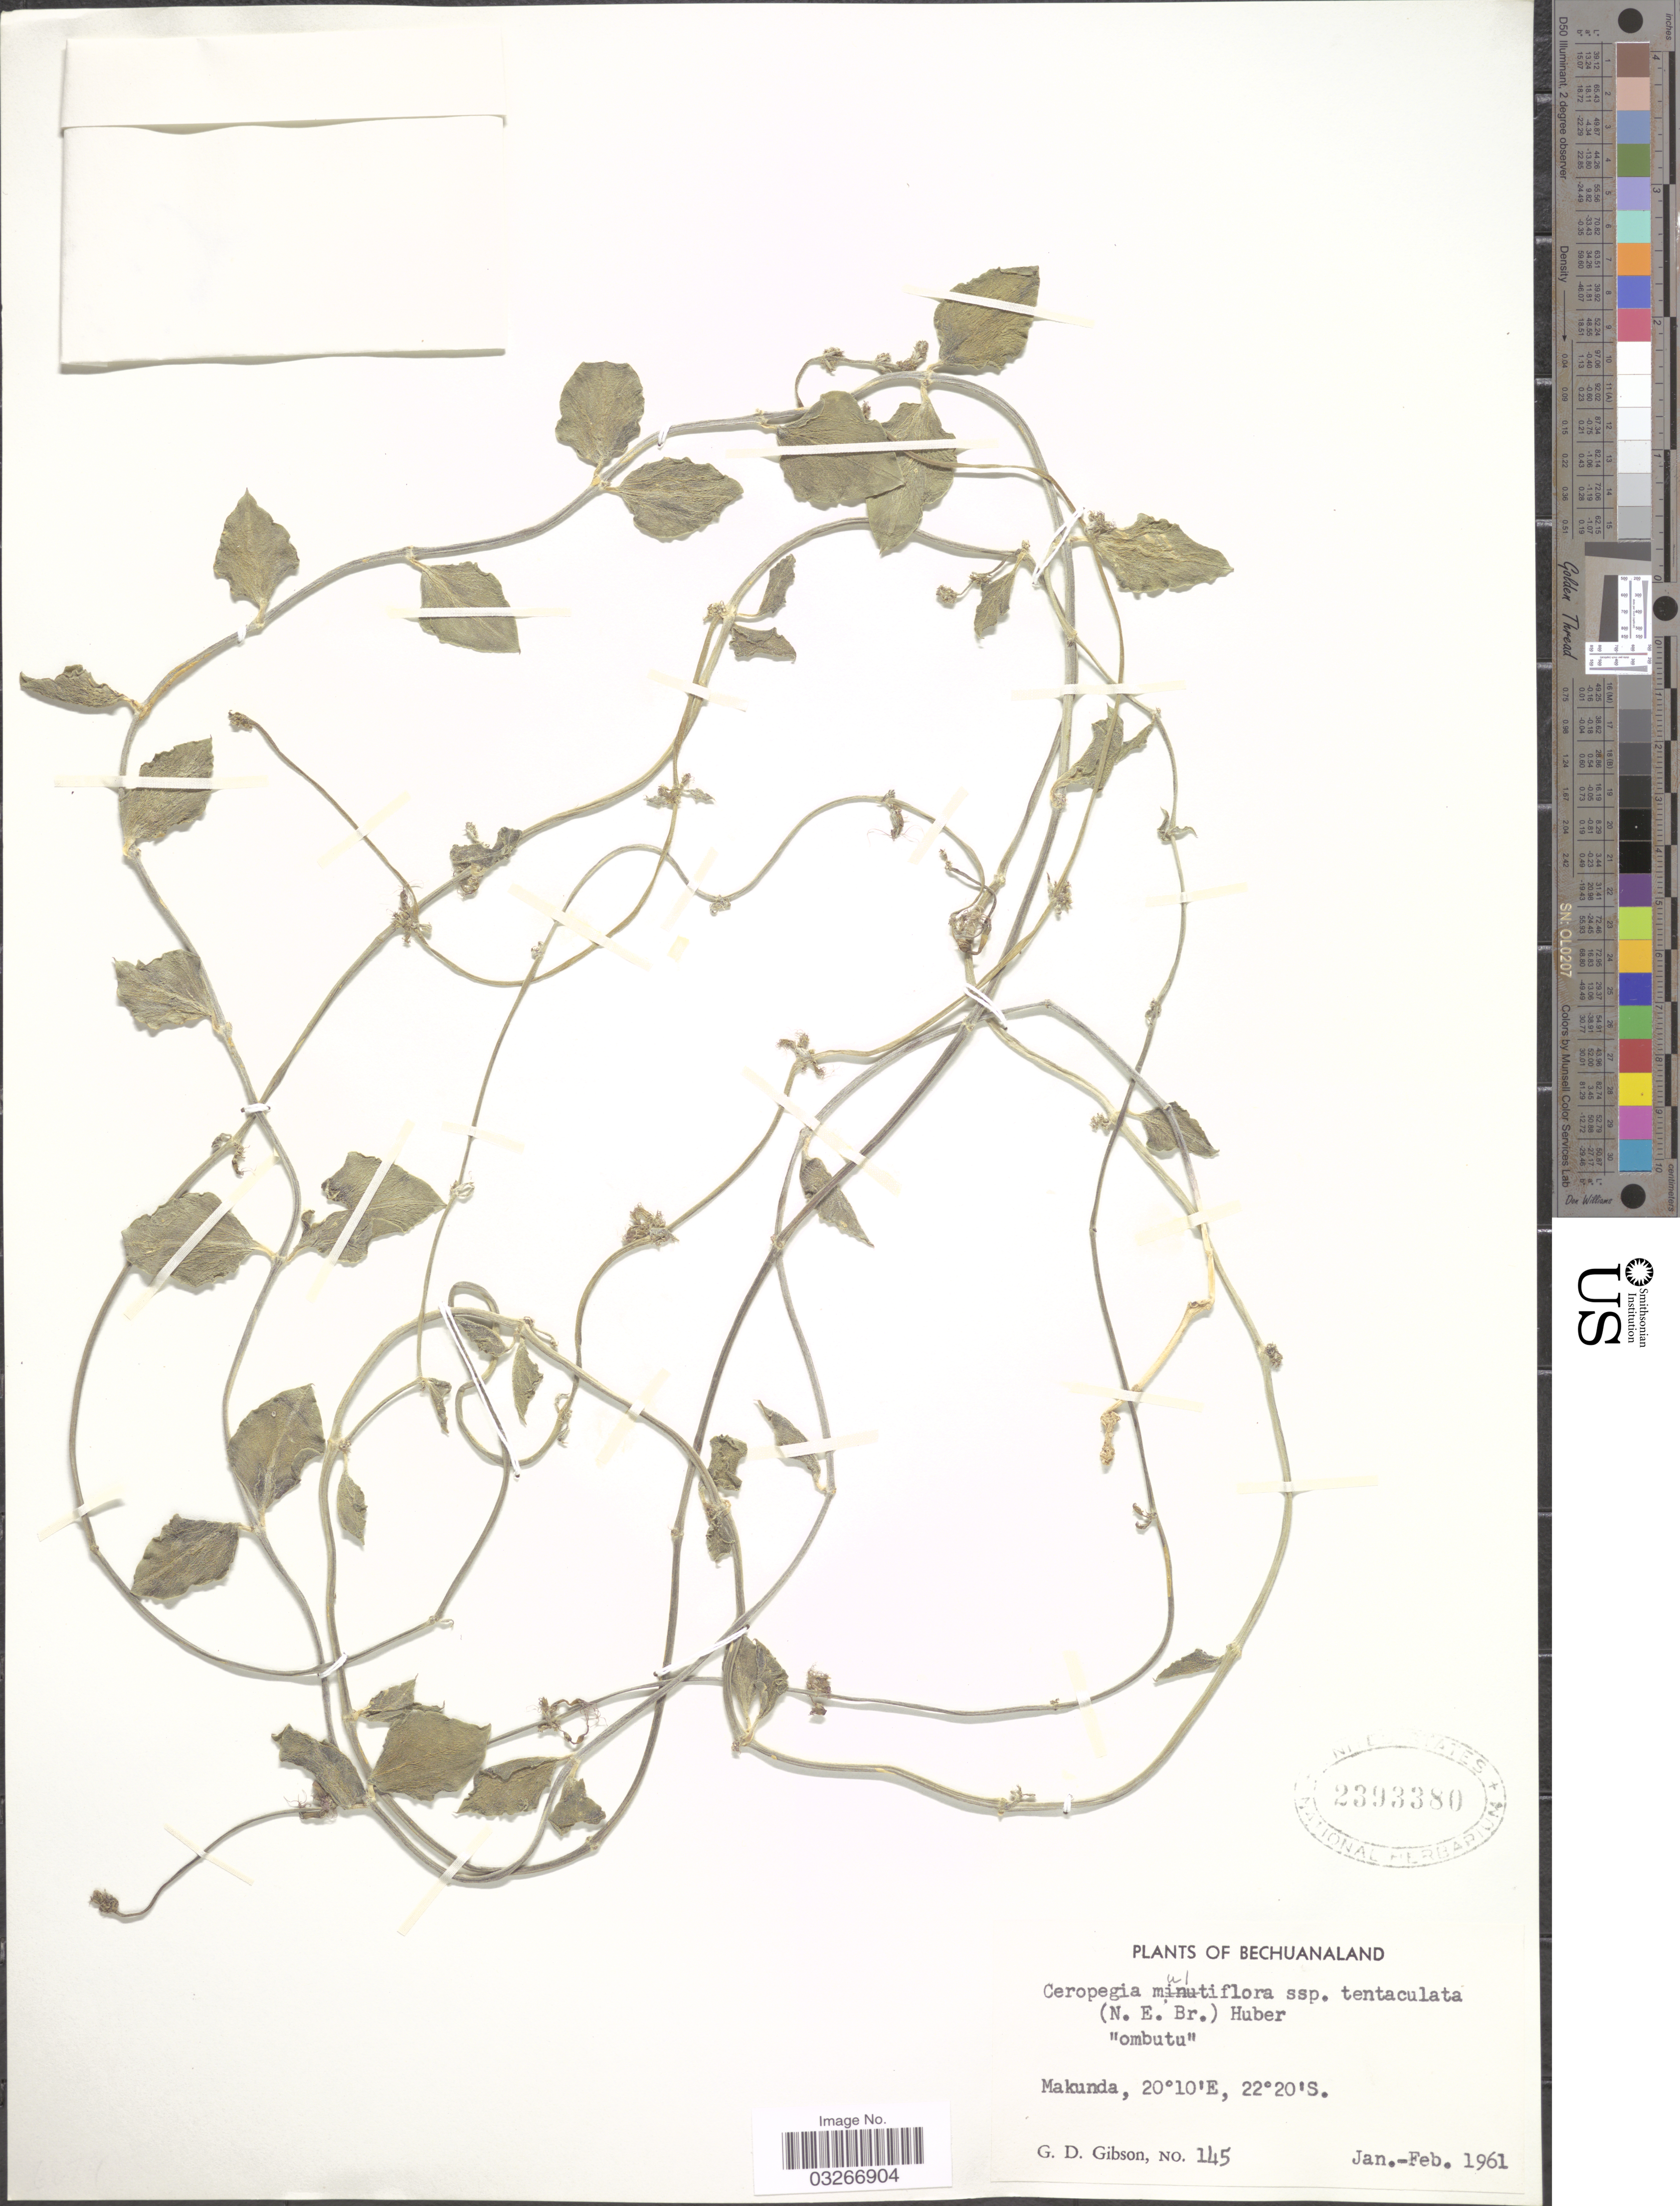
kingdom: Plantae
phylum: Tracheophyta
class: Magnoliopsida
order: Gentianales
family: Apocynaceae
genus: Ceropegia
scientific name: Ceropegia multiflora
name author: Baker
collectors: G. D. Gibson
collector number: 145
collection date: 1961-01/1961-02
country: Botswana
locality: Bechuanaland. Makunda.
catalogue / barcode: US 2393380